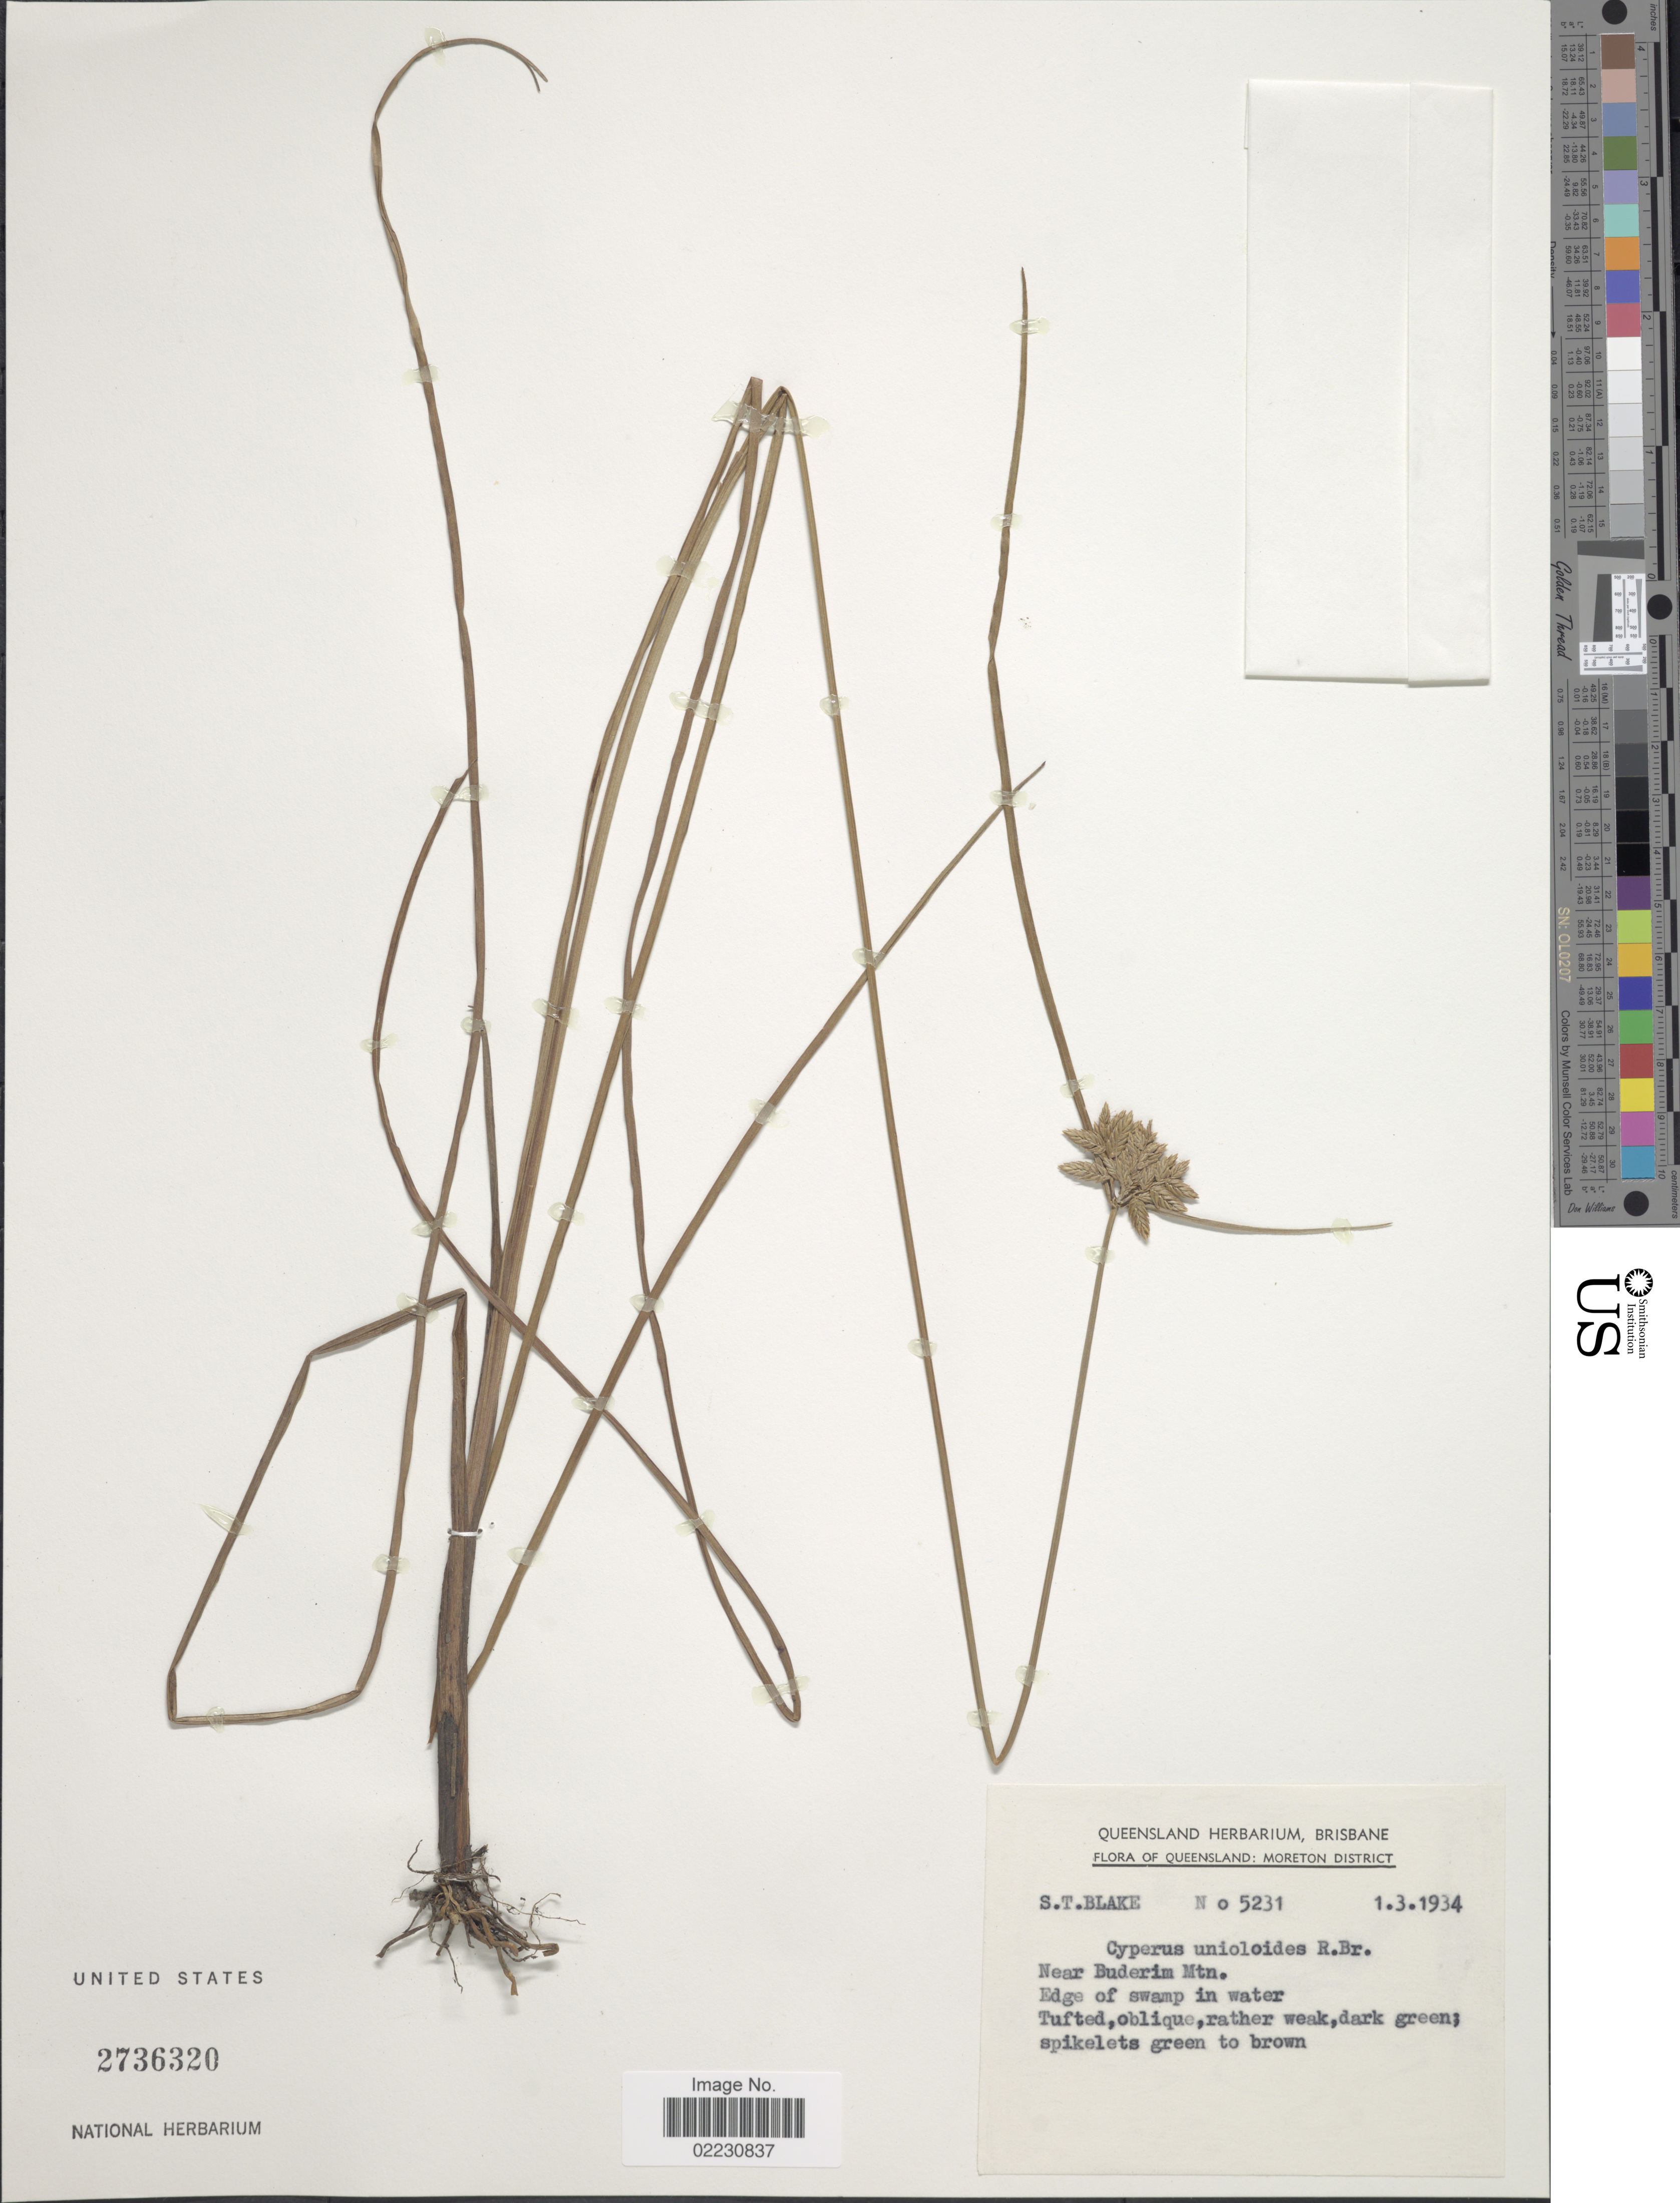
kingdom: Plantae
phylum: Tracheophyta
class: Liliopsida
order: Poales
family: Cyperaceae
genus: Cyperus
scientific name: Cyperus unioloides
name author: R. Br.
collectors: S. T. Blake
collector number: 5231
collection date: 1934-03-01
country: Australia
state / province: Queensland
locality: Moreton District, near Buderim Mtn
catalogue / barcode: US 2736320